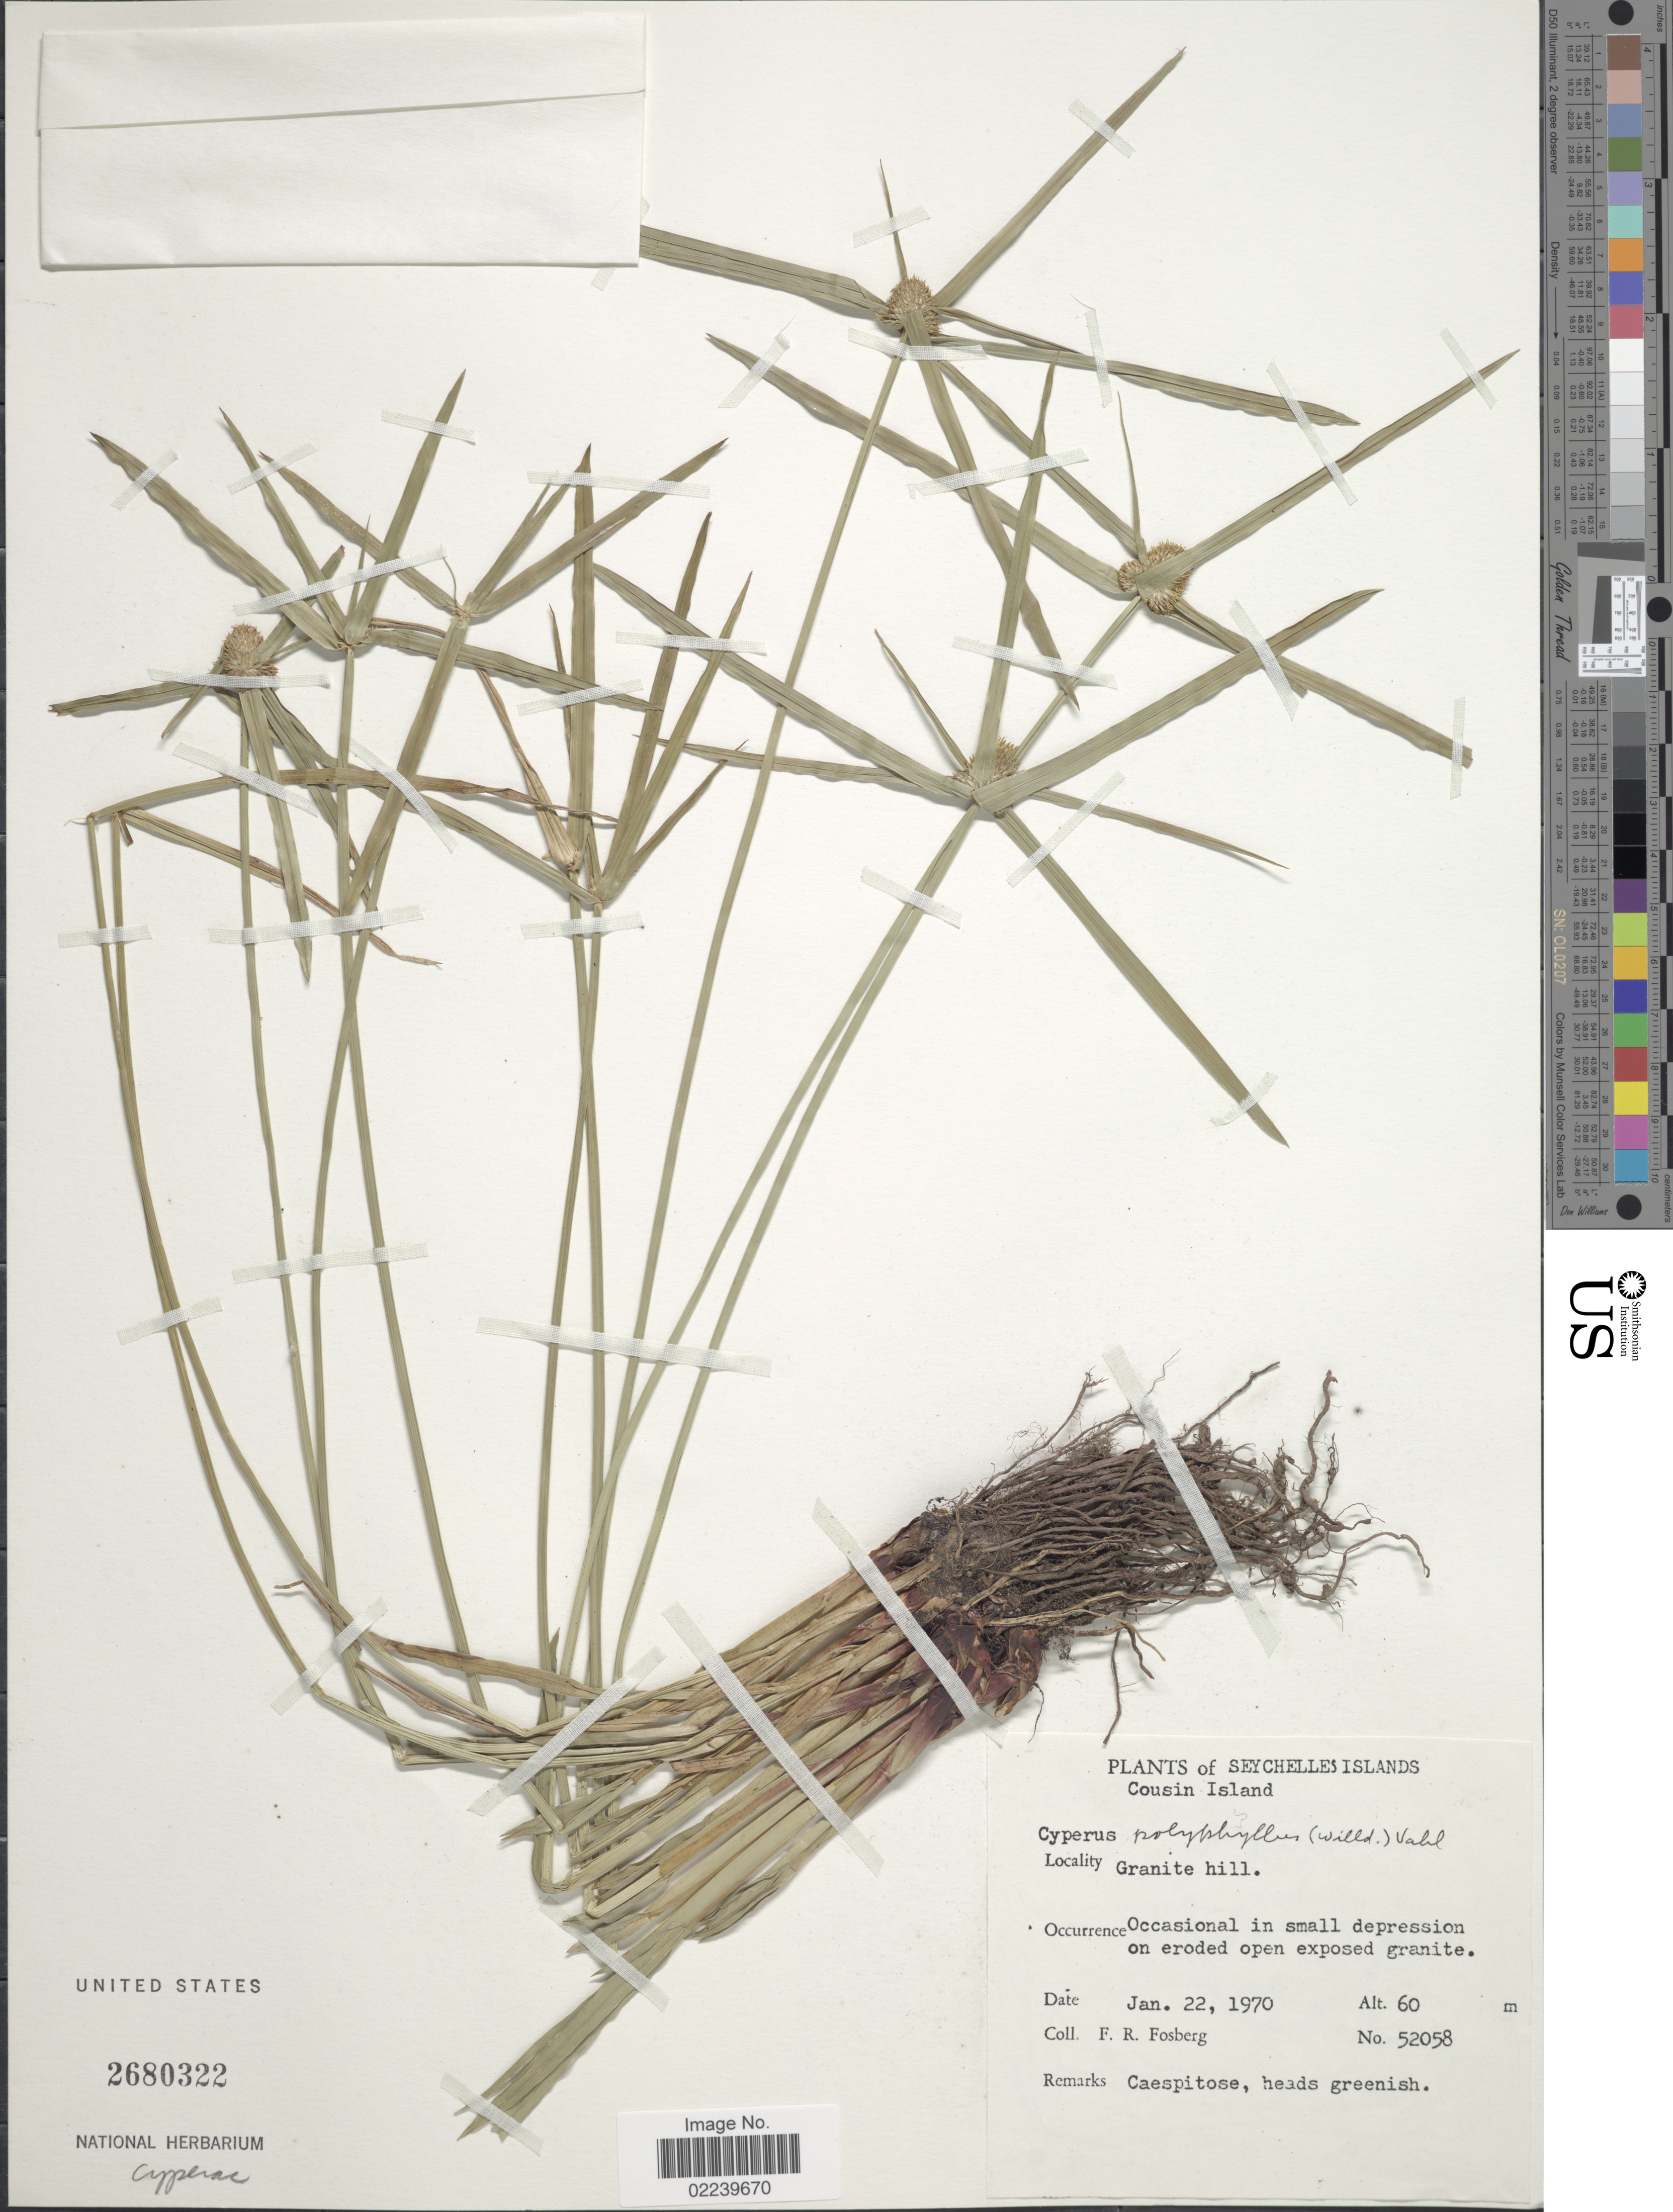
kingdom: Plantae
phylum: Tracheophyta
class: Liliopsida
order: Poales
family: Cyperaceae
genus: Cyperus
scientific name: Cyperus aromaticus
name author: (Ridl.) Mattf. & Kük.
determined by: Strong, M. T., (US), Smithsonian Institution - National Museum of Natural History (UNITED STATES)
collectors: F. R. Fosberg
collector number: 52058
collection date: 1970-01-22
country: Seychelles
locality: Cousin Island. Granite Hill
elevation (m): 60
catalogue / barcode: US 2680322